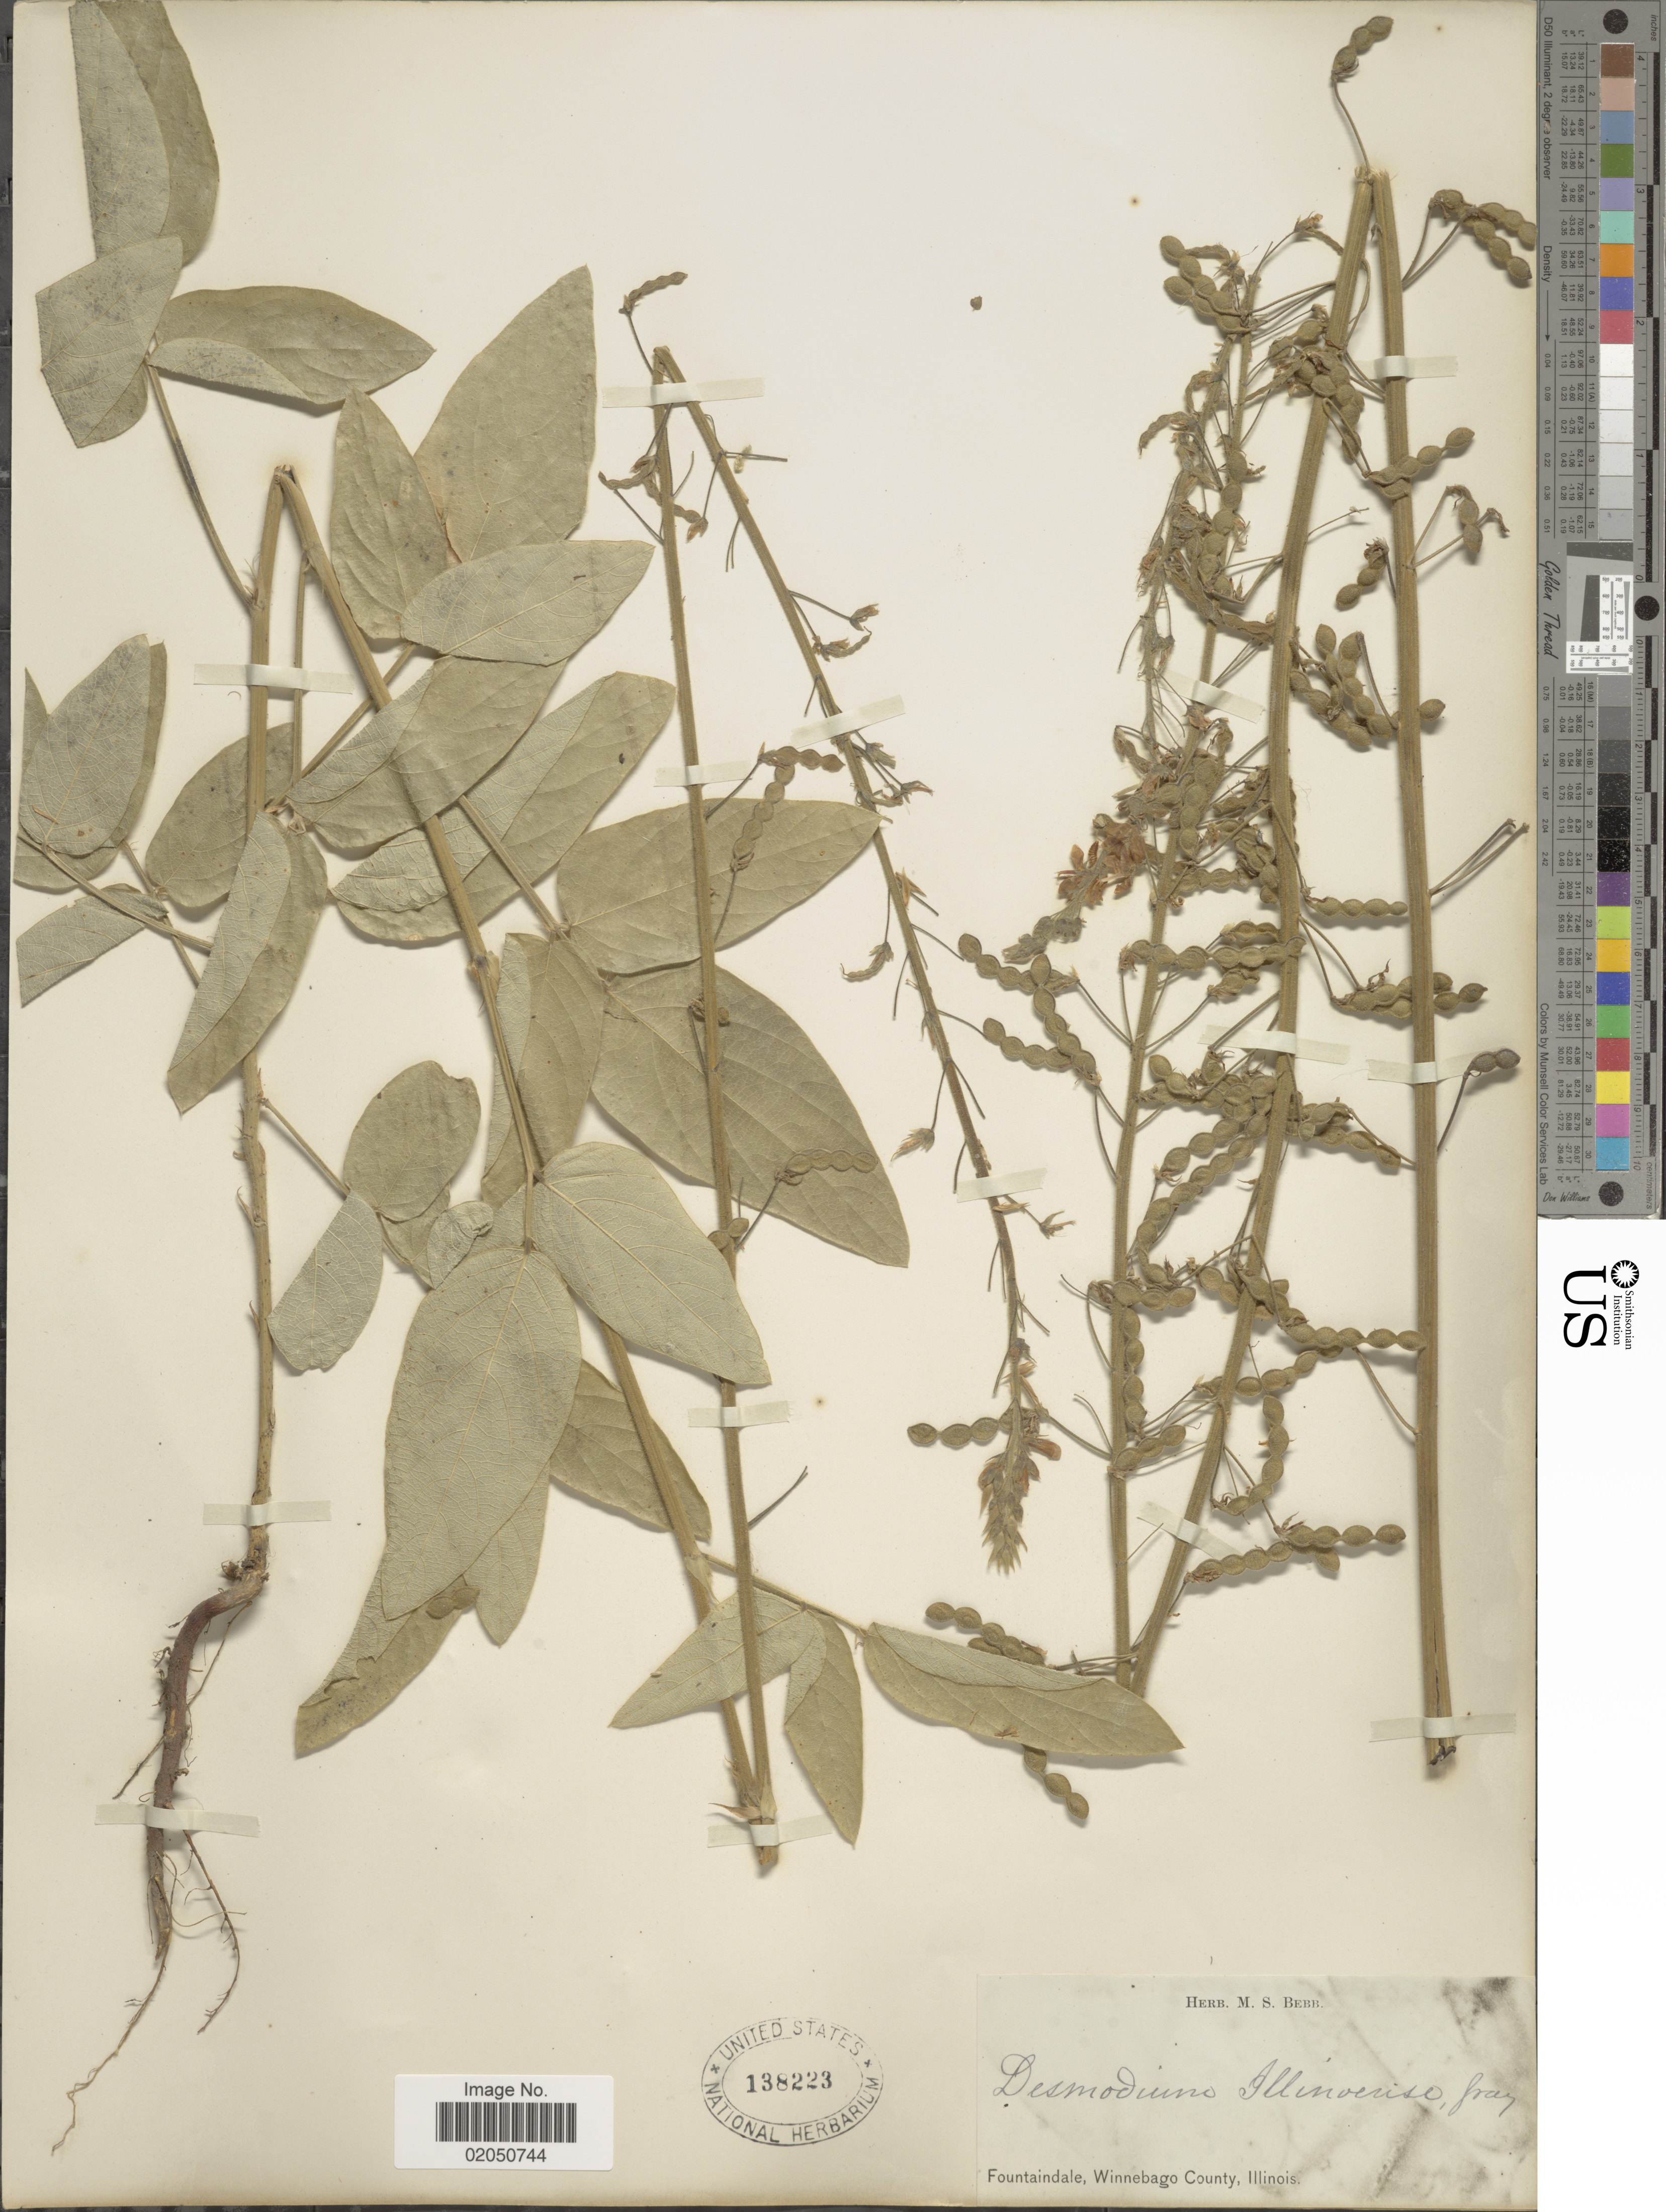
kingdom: Plantae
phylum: Tracheophyta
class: Magnoliopsida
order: Fabales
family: Fabaceae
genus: Desmodium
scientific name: Desmodium illinoense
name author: A. Gray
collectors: ex Herb. M. S. Bebb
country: United States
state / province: Illinois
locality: Fountaindale, Winnebago County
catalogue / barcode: US 138223